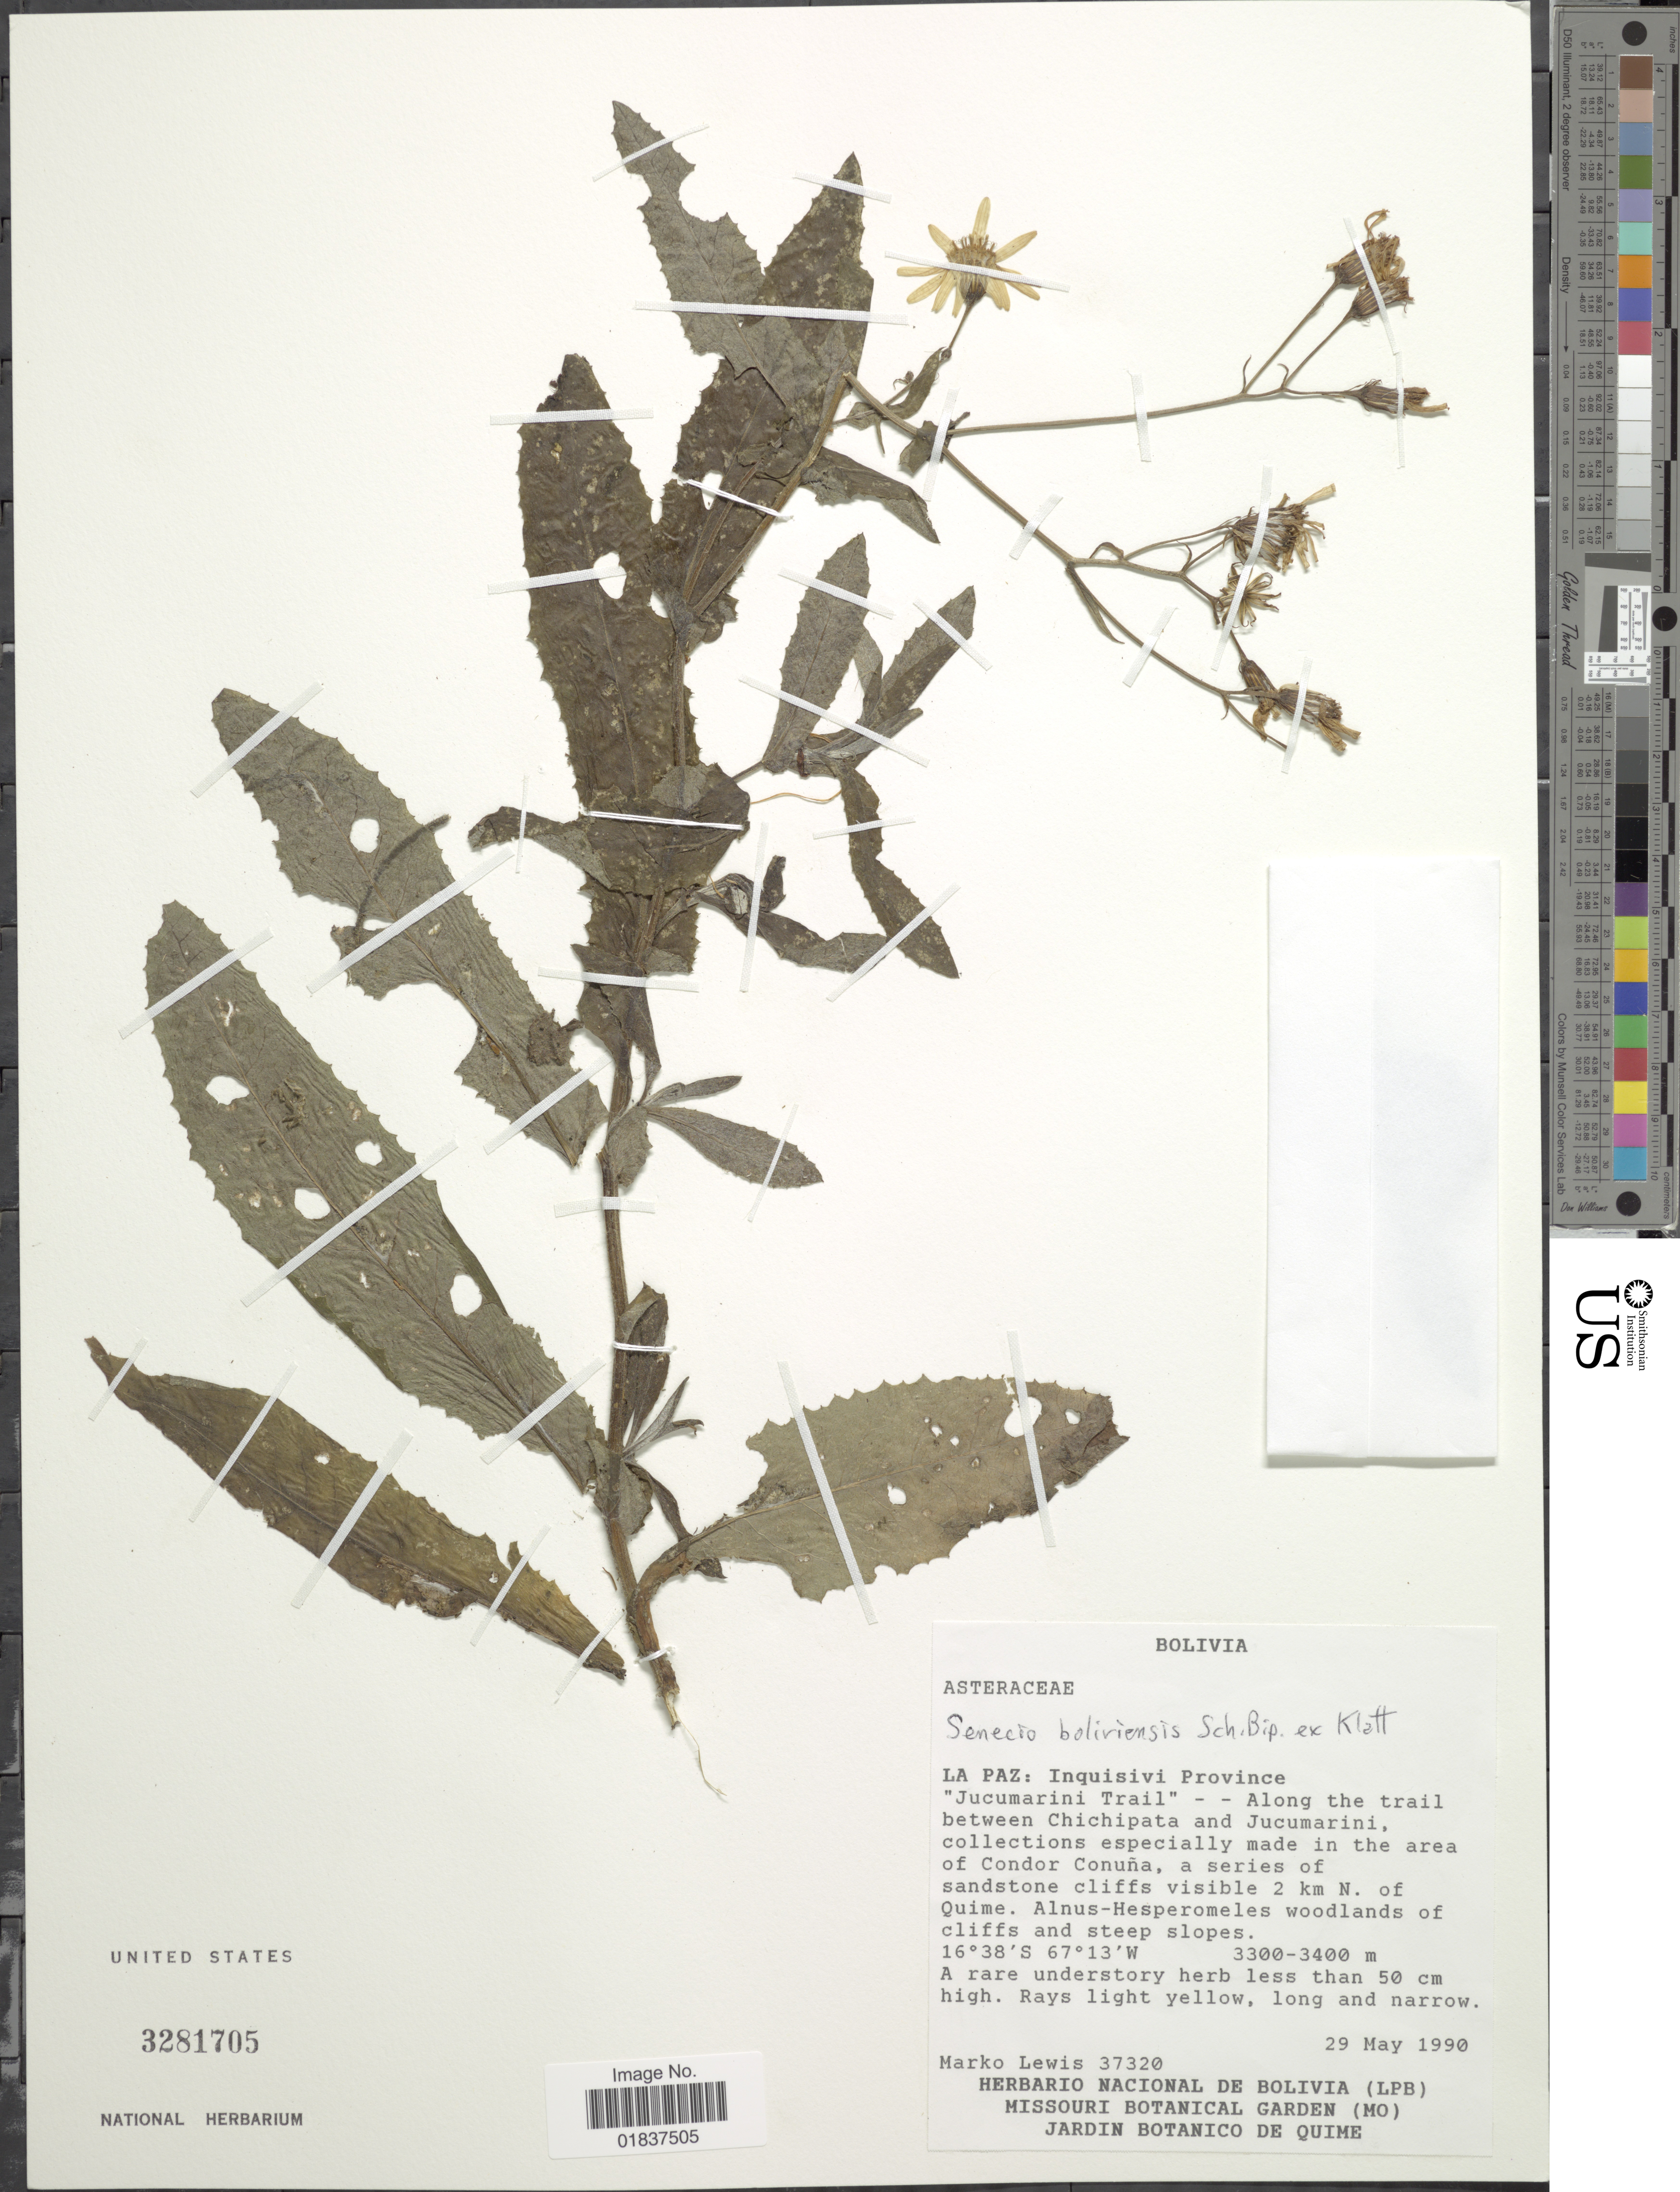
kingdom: Plantae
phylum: Tracheophyta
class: Magnoliopsida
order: Asterales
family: Asteraceae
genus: Senecio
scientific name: Senecio boliviensis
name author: Sch. Bip. ex Klatt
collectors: M. A. Lewis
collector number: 37320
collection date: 1990-05-29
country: Bolivia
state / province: La Paz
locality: La Paz: Inquisivi Province. "Jucumarini Trail"- - Along the trail between Chichipata and Jucumarini, collections especcially made in the area of Condor Conuña, a series of sandstone cliffs vissible 2 km N. of Quime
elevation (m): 3300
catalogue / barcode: US 3281705